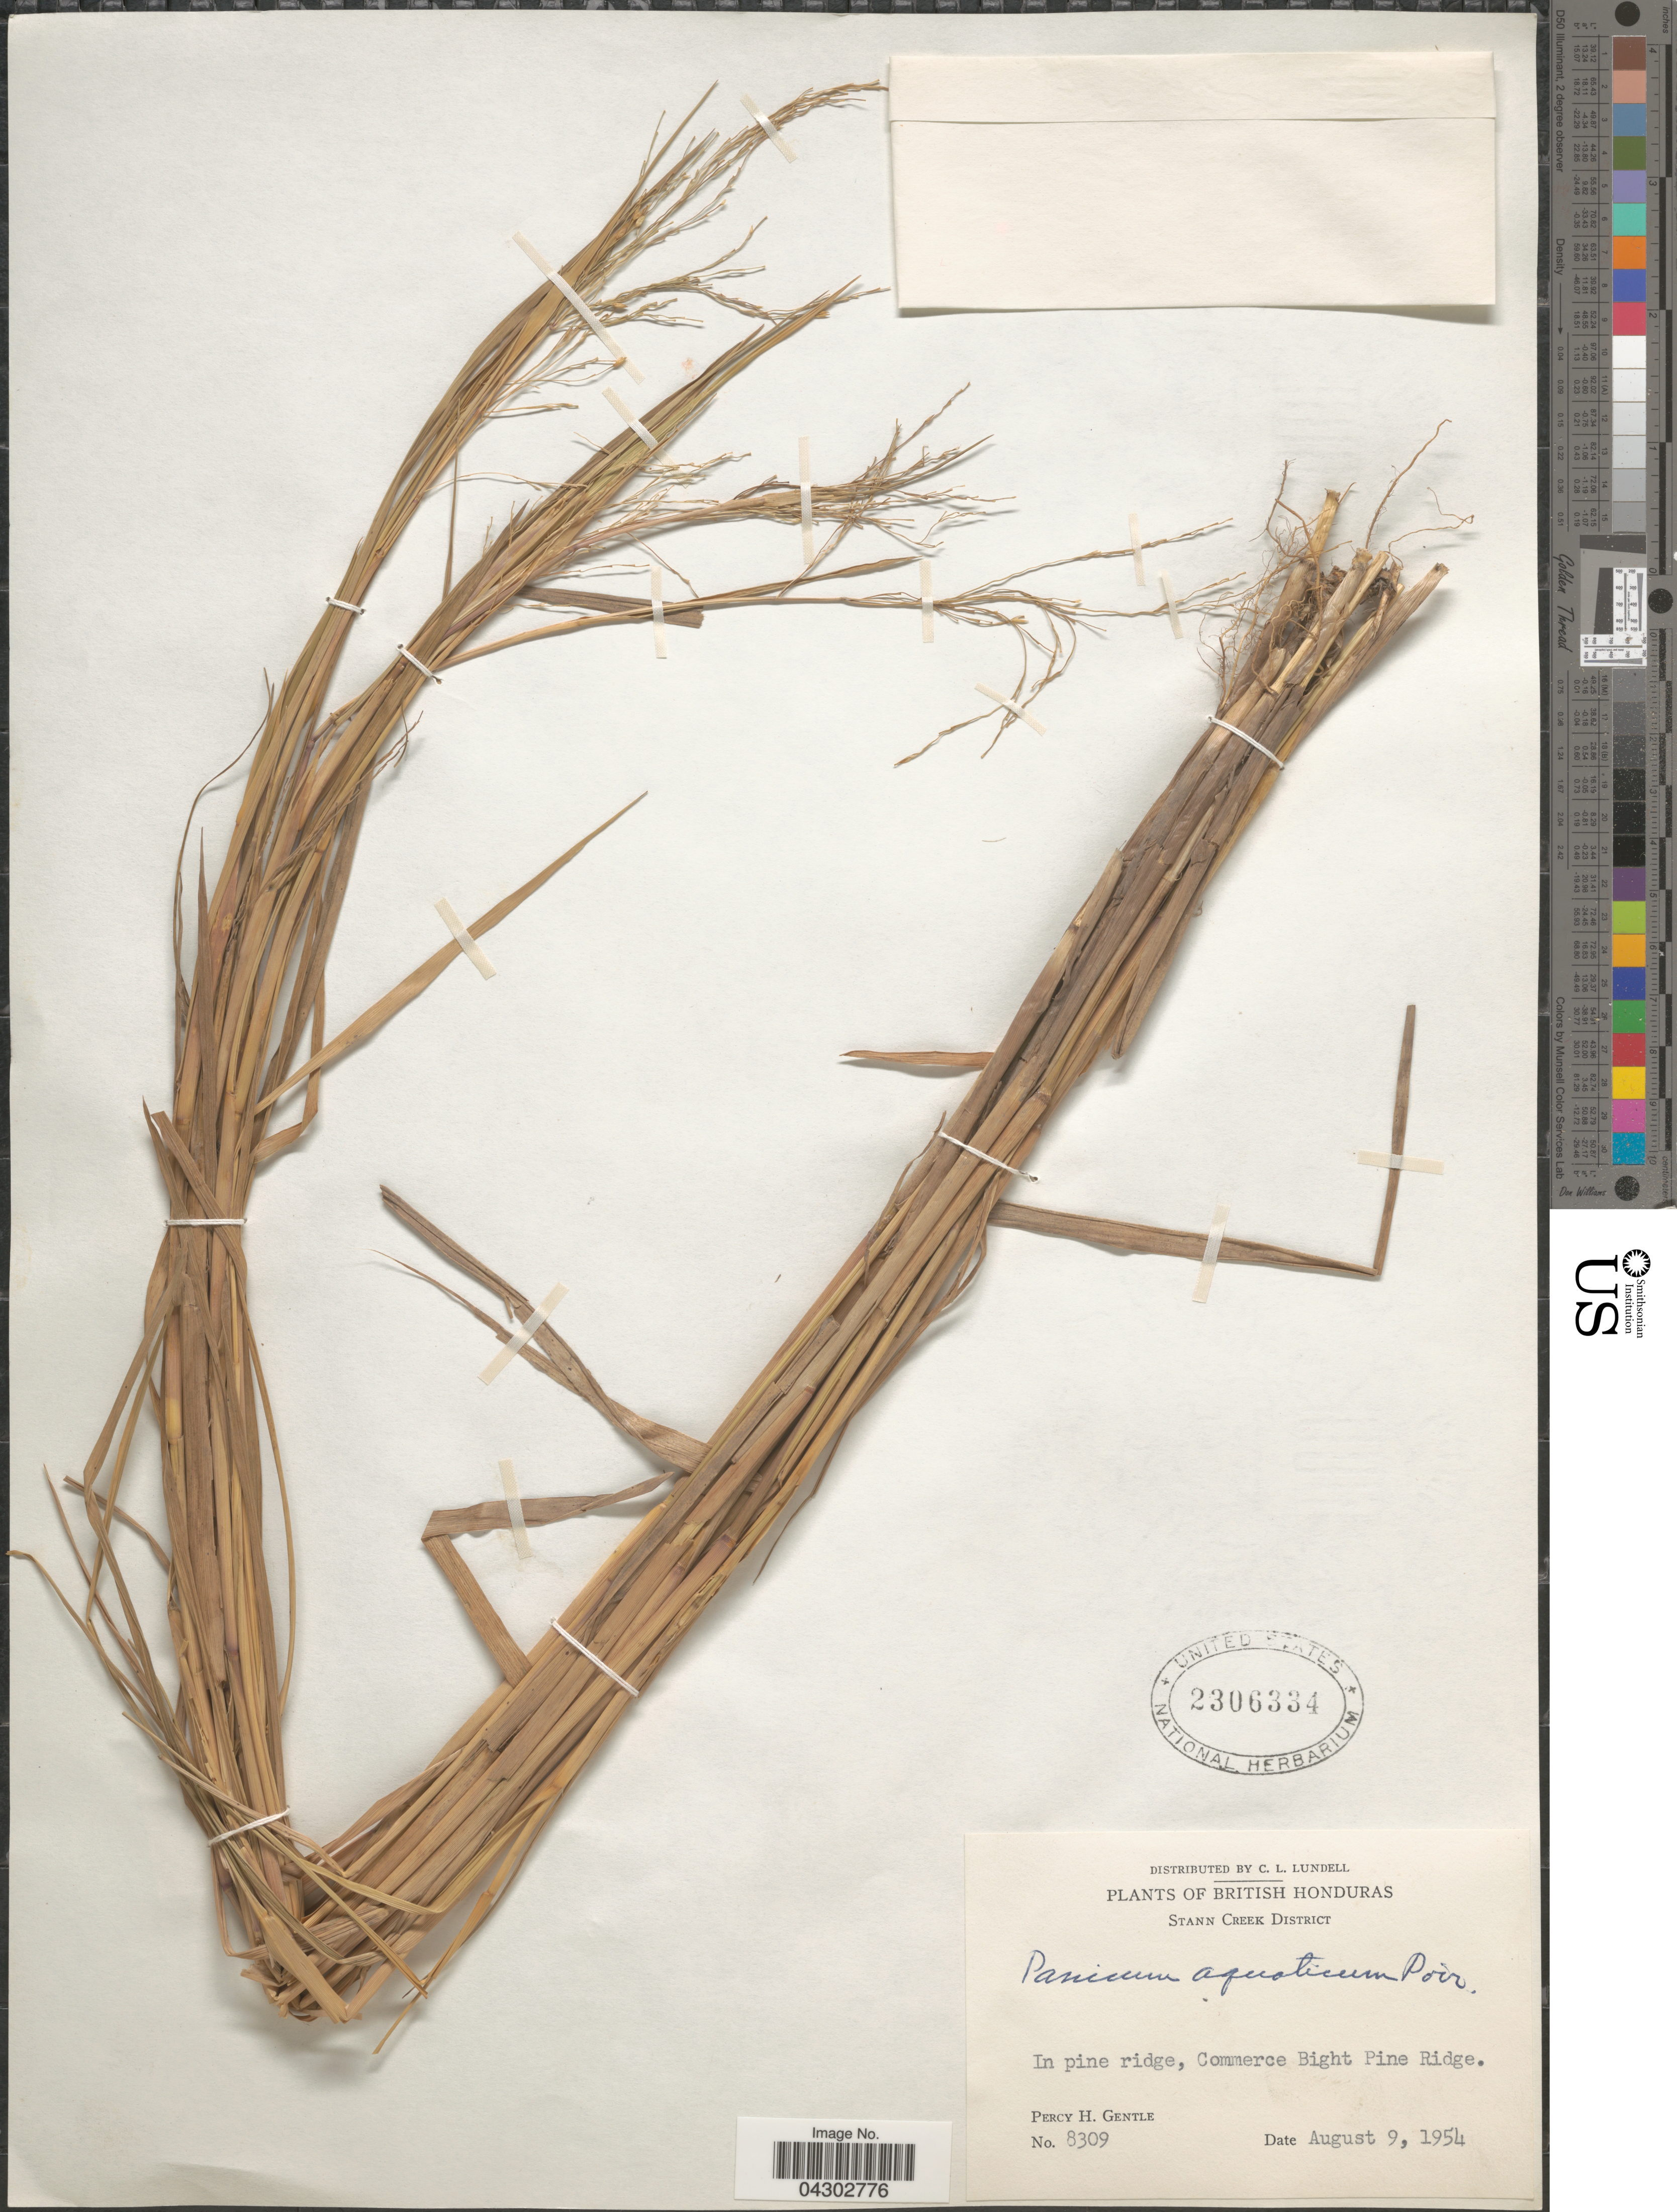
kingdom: Plantae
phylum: Tracheophyta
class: Liliopsida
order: Poales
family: Poaceae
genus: Panicum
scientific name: Panicum aquaticum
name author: Poir.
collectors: P. H. Gentle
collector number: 8309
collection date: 1954-08-09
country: Belize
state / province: Stann Creek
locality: British Honduras. Stann Creek District. In pine ridge, Connerce Bight Pine Ridge.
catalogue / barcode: US 2306334